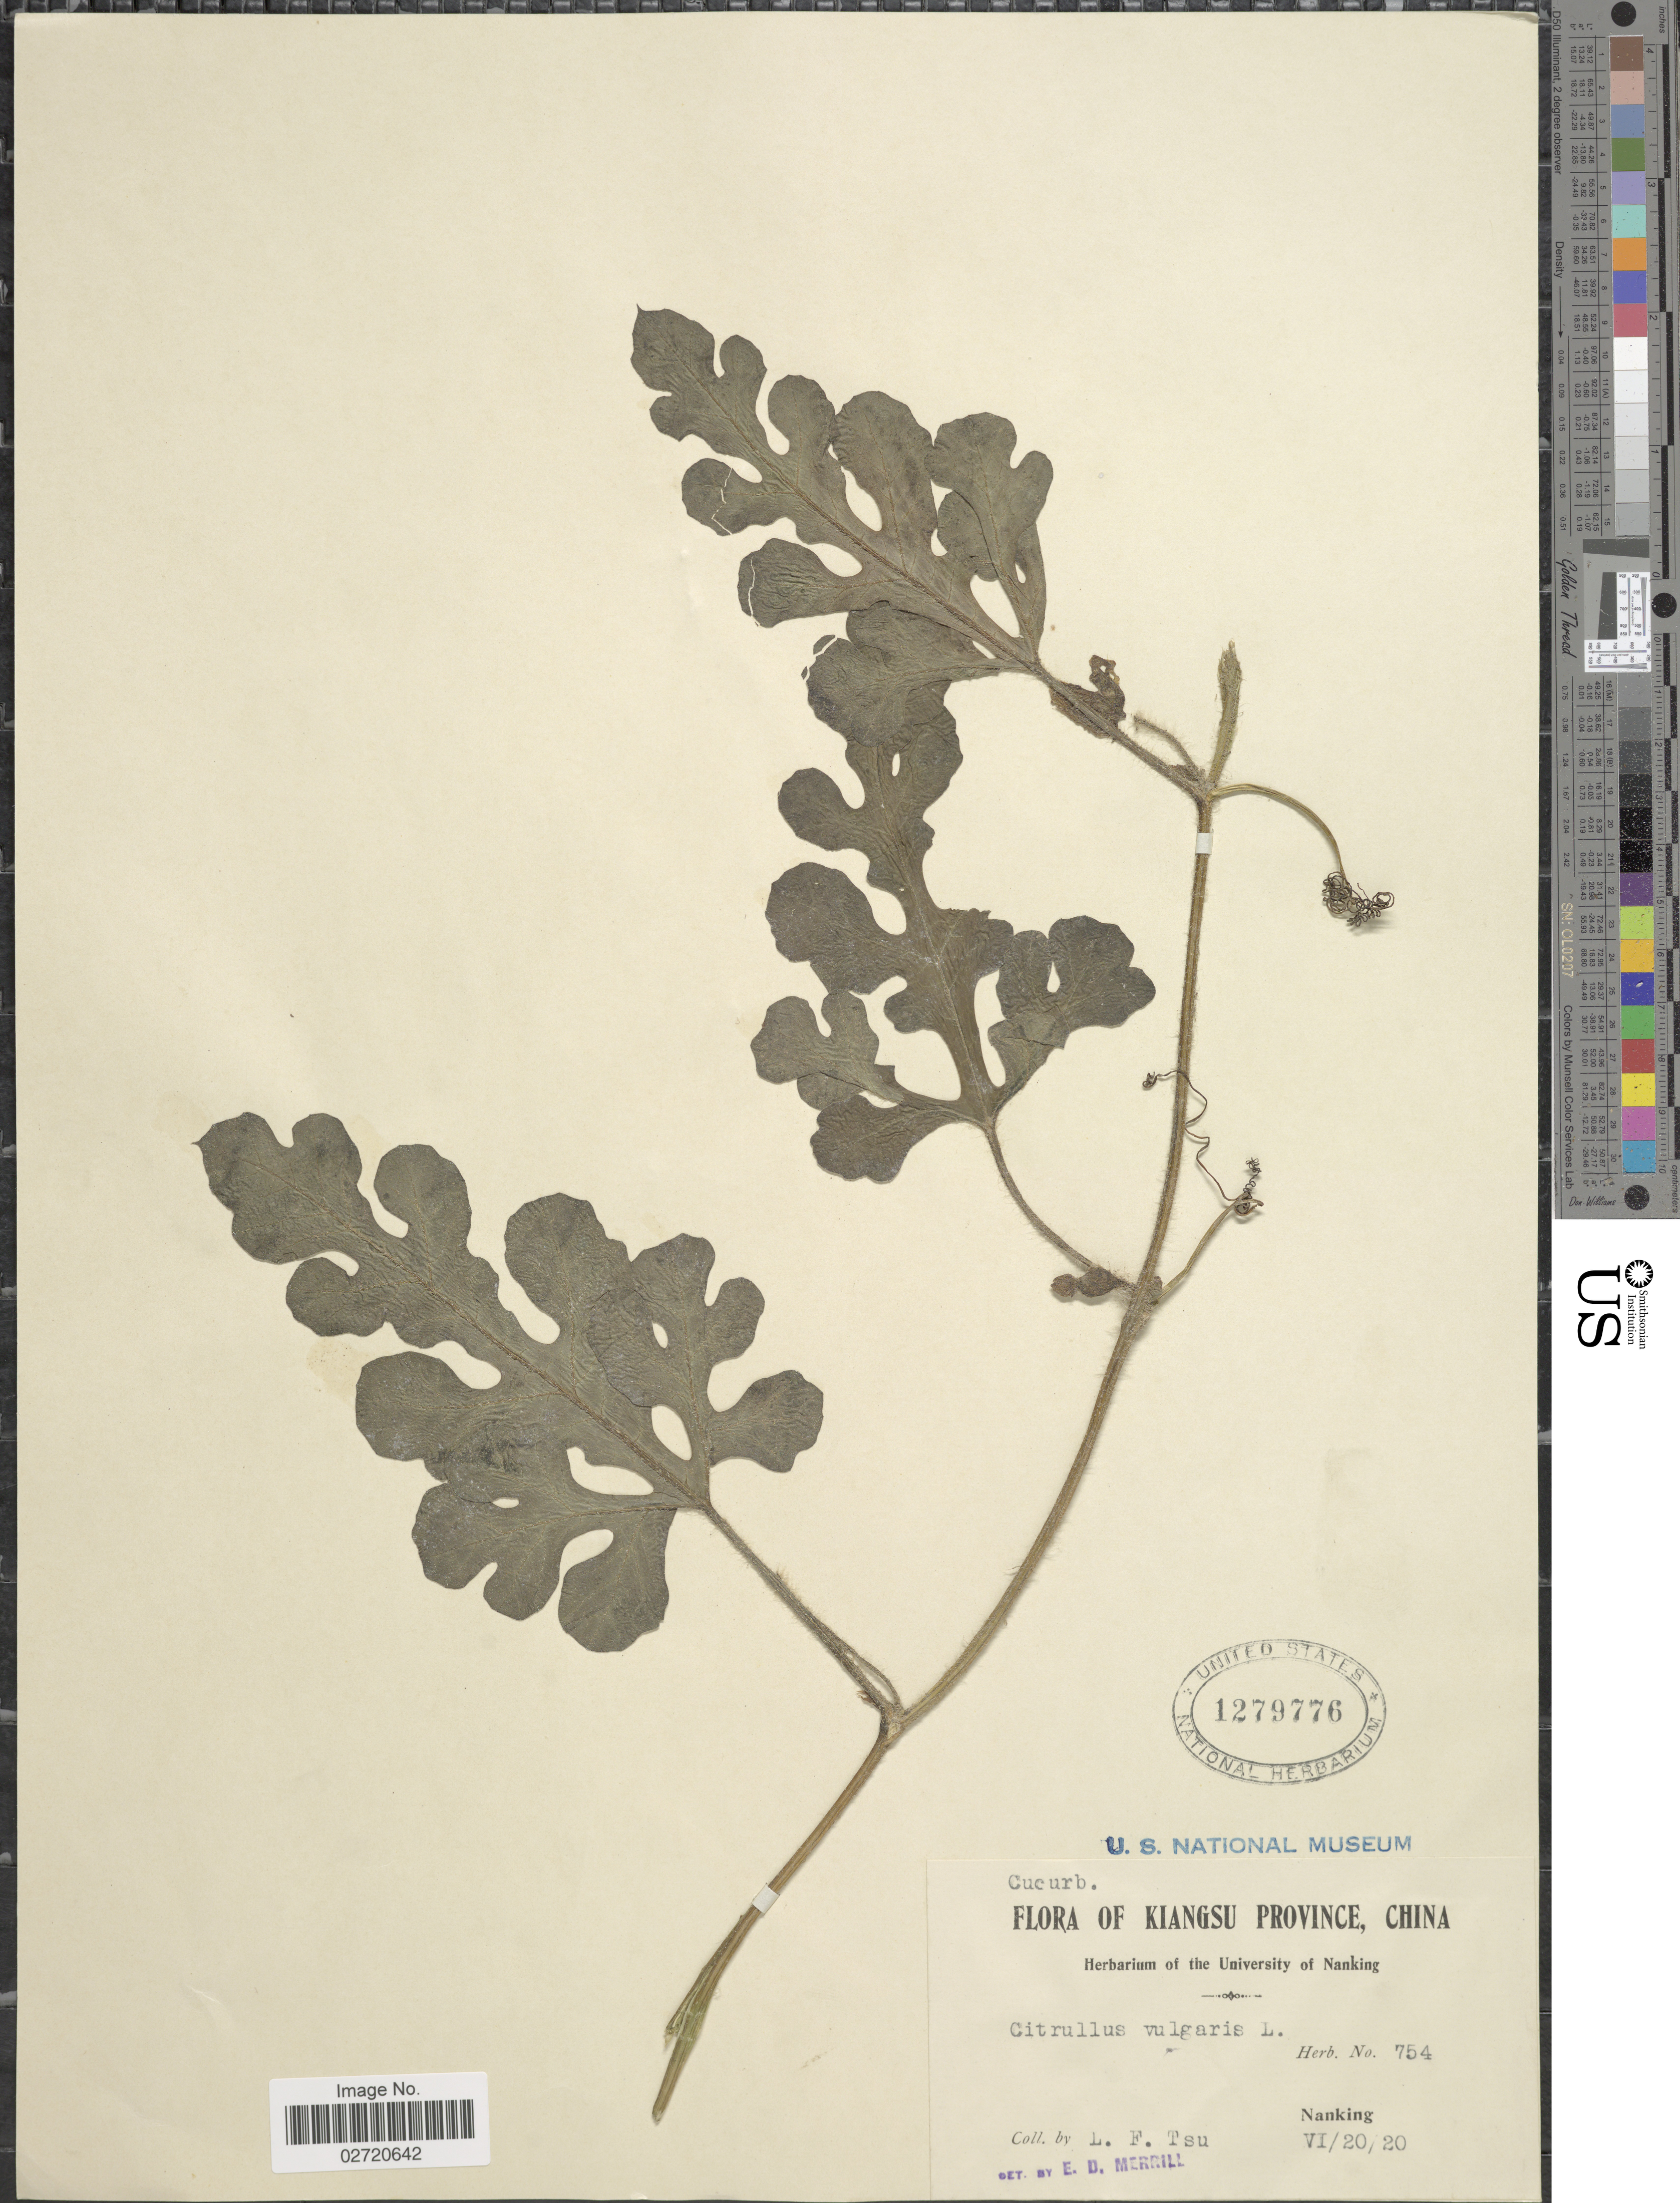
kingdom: Plantae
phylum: Tracheophyta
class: Magnoliopsida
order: Cucurbitales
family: Cucurbitaceae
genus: Citrullus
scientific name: Citrullus lanatus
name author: (Thunb.) Matsum. & Nakai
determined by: Strong, Mark T., (BOT), Smithsonian Institution - National Museum of Natural History (UNITED STATES)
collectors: L. Tsu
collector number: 754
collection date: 1920-06-20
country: China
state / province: Jiangsu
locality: Kiangsu Province, Nanking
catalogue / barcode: US 1279776